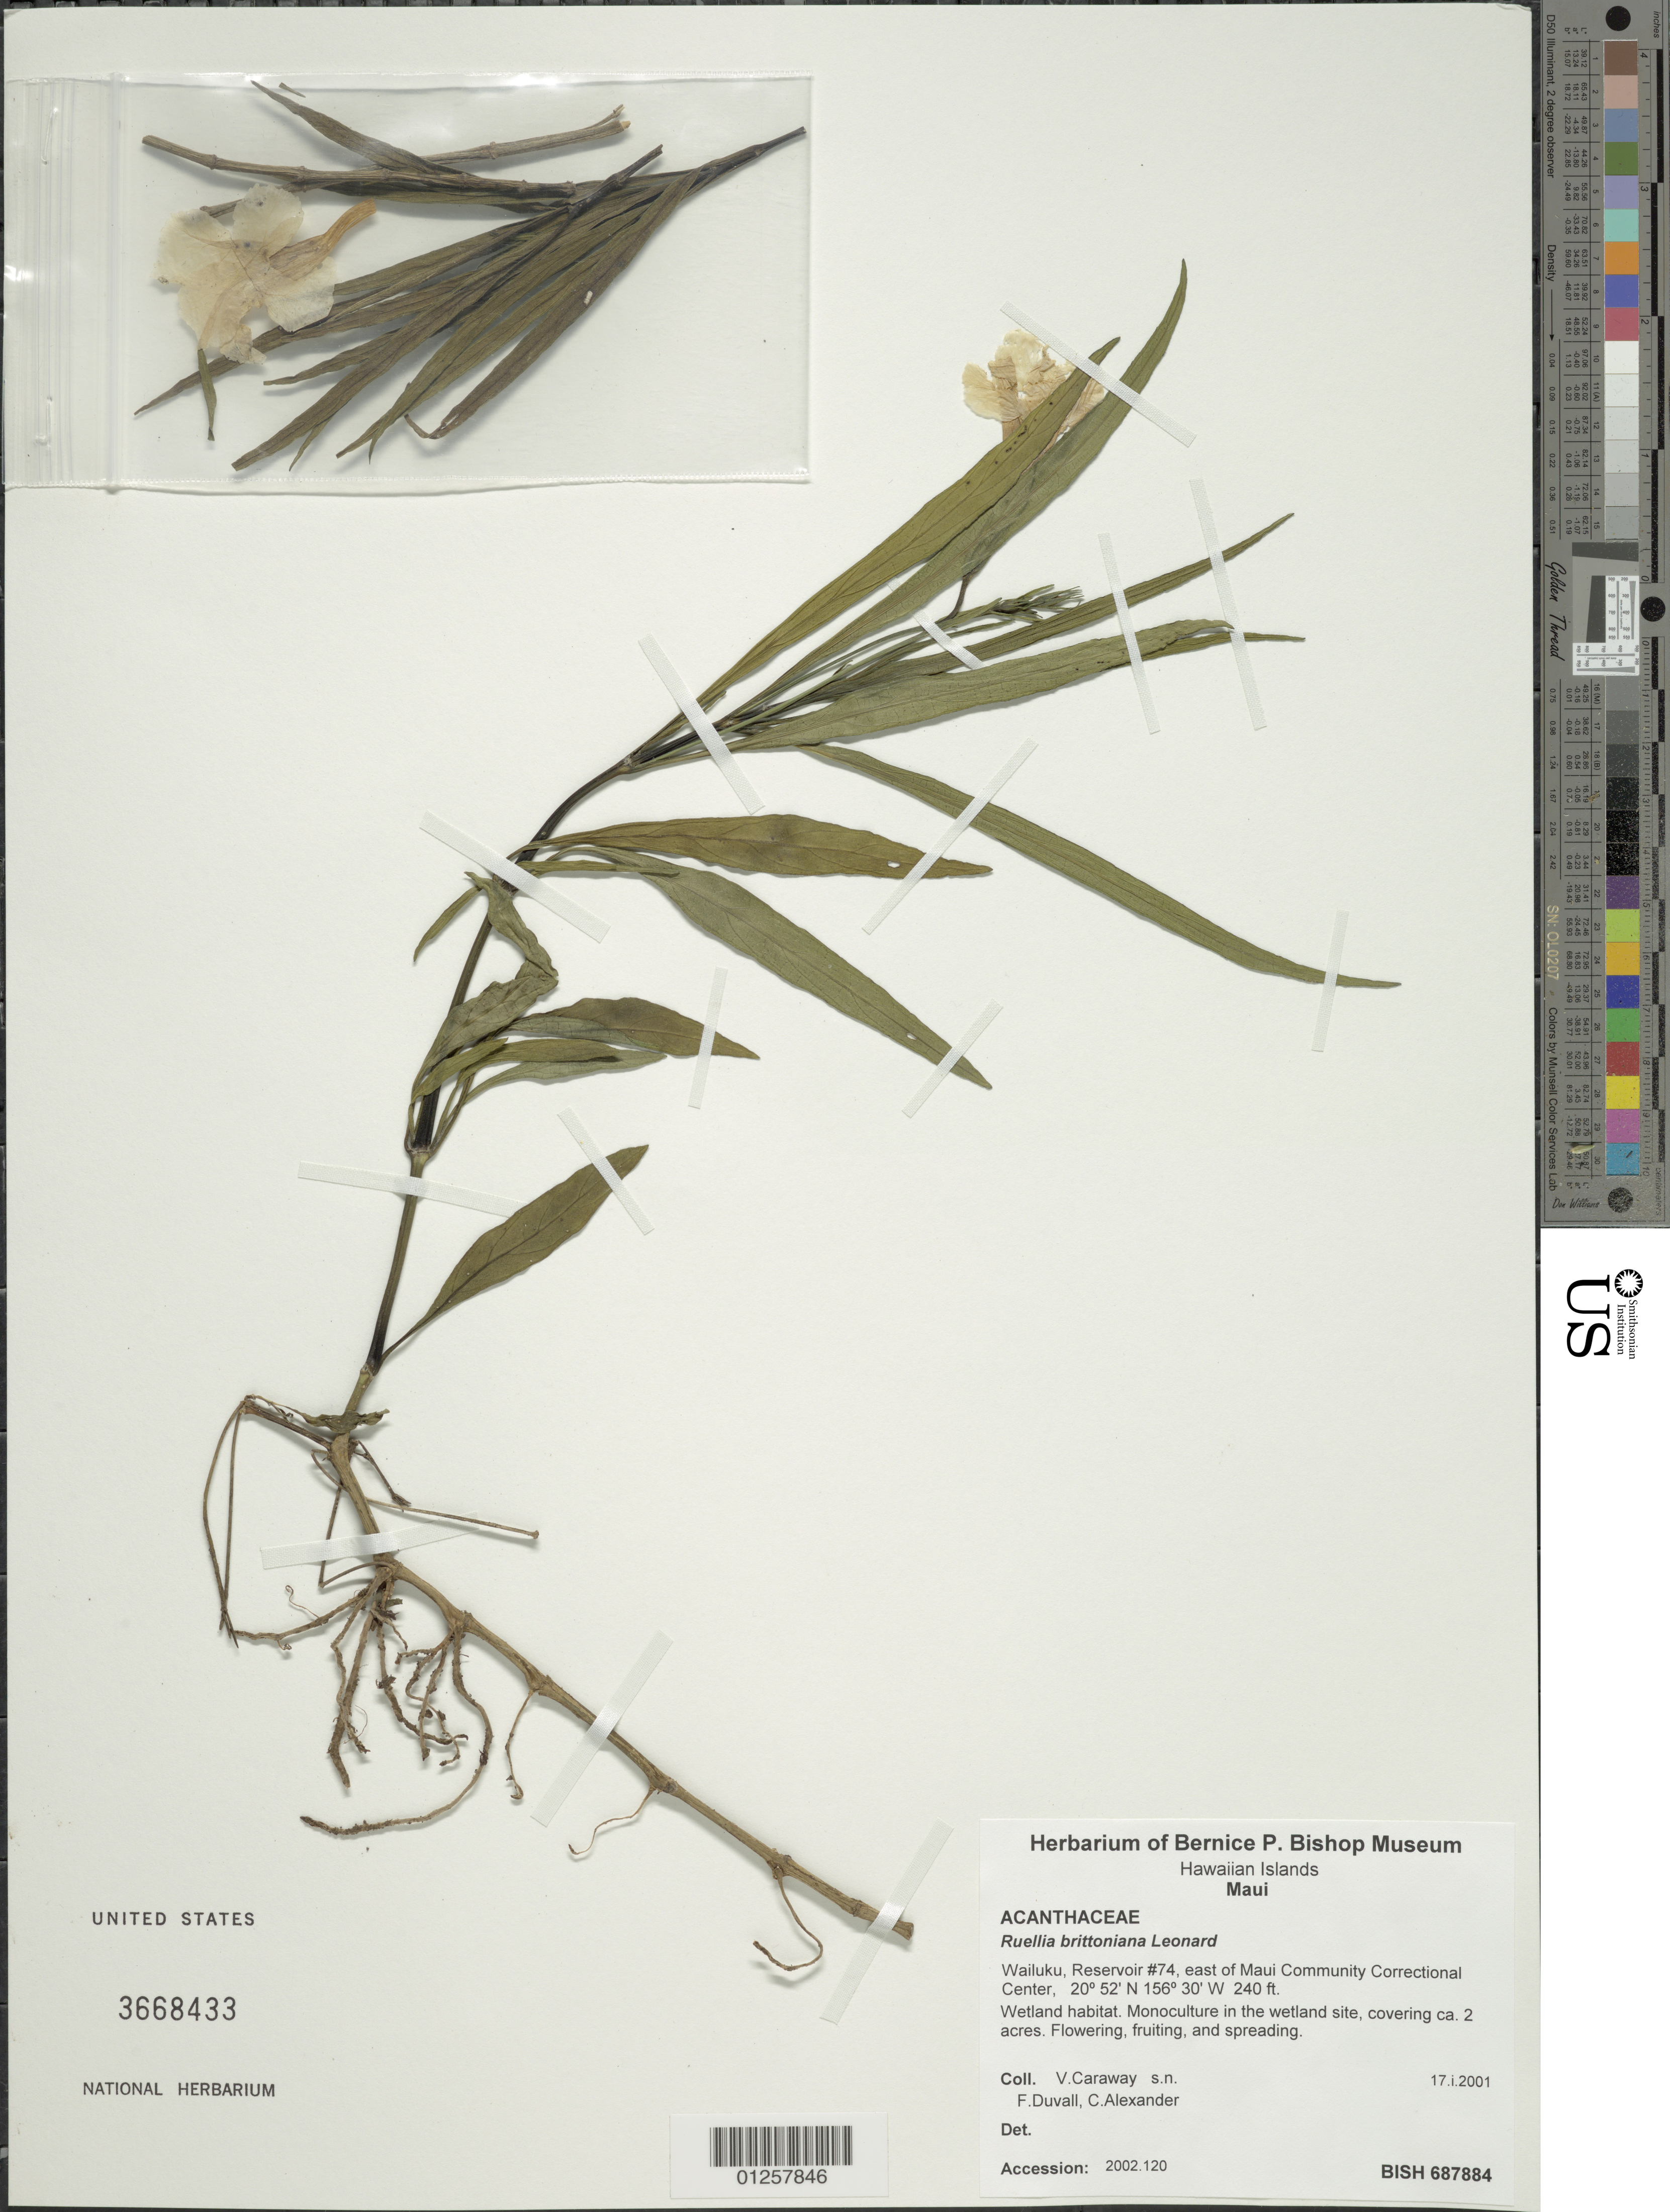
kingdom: Plantae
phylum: Tracheophyta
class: Magnoliopsida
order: Lamiales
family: Acanthaceae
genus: Ruellia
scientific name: Ruellia simplex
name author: C. Wright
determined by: Wagner, W. L., (BOT), Smithsonian Institution - National Museum of Natural History (UNITED STATES)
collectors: V. Caraway, F. Duvall & C. Alexander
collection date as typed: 17.i.2001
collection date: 2001-01-17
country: United States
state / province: Hawaii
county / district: Maui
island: Maui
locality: Wailuku, Reservoir #74, east of Maui Community Correctional Centre.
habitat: Wetland habitat. Monoculture in the wetland site, covering ca. 2 acres.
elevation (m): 73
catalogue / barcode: US 3668433